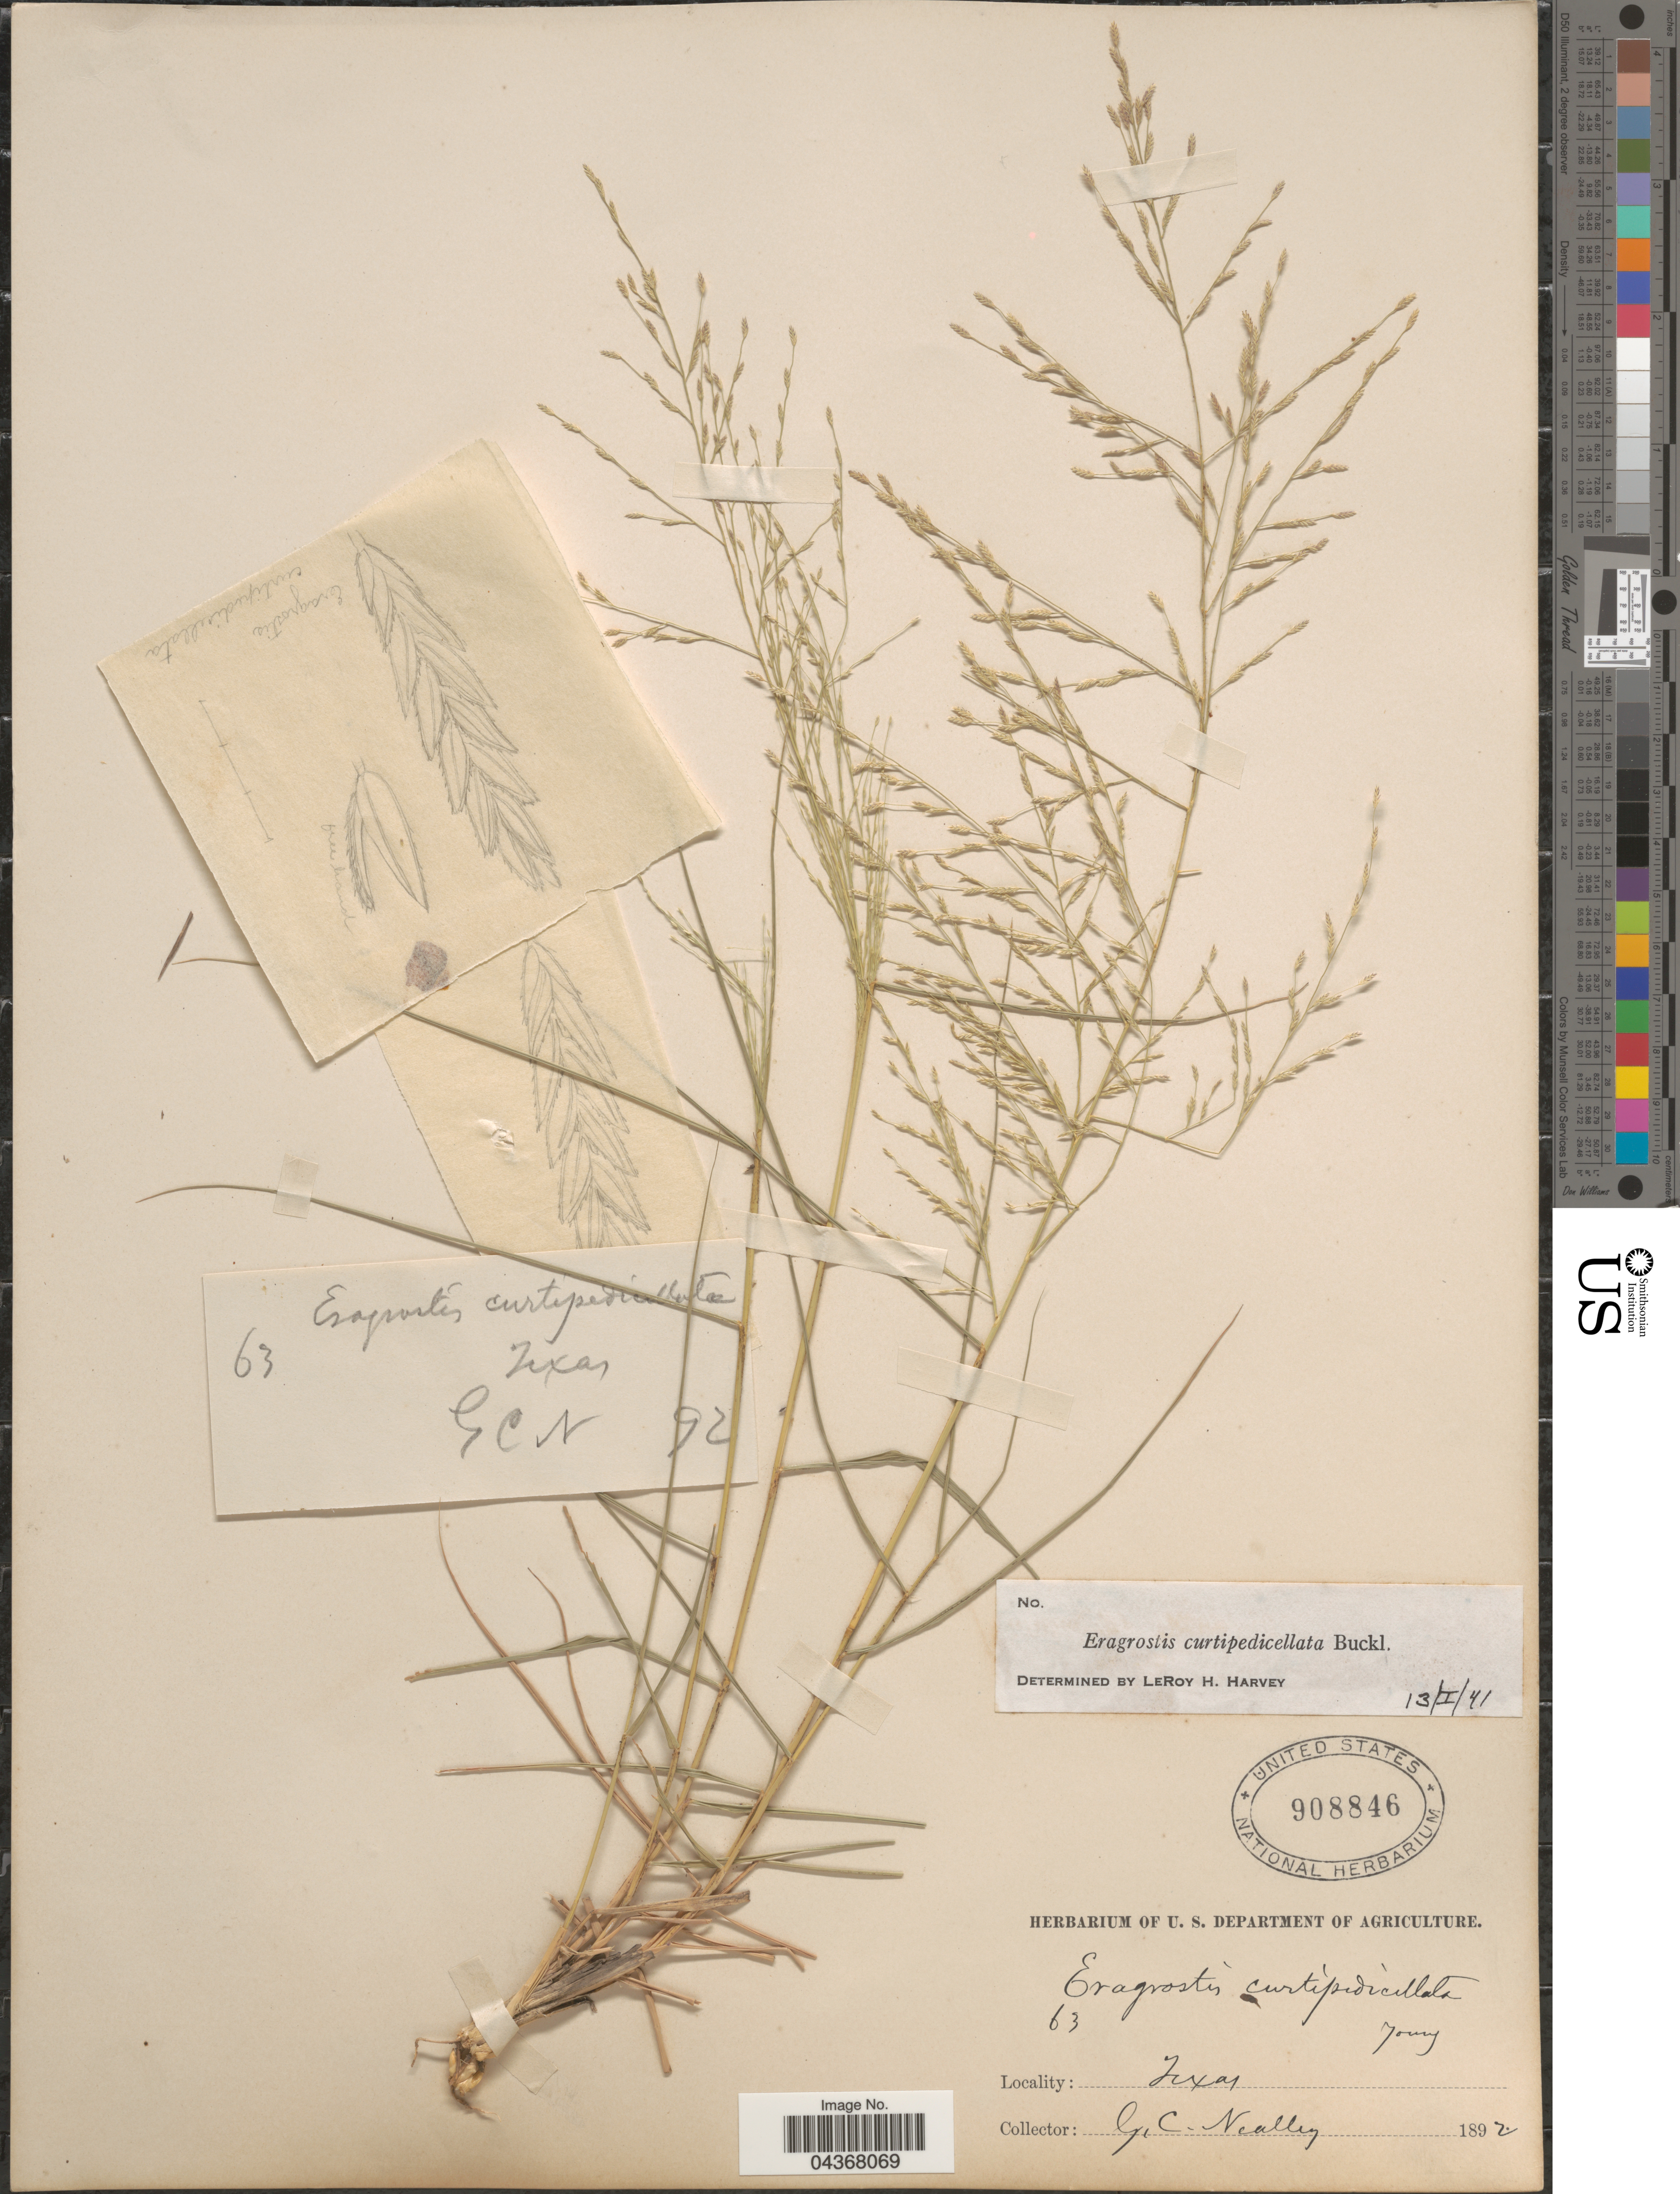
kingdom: Plantae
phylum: Tracheophyta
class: Liliopsida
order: Poales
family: Poaceae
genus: Eragrostis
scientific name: Eragrostis curtipedicellata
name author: Buckley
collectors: G. C. Nealley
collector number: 63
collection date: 1892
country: United States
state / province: Texas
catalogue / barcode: US 908846